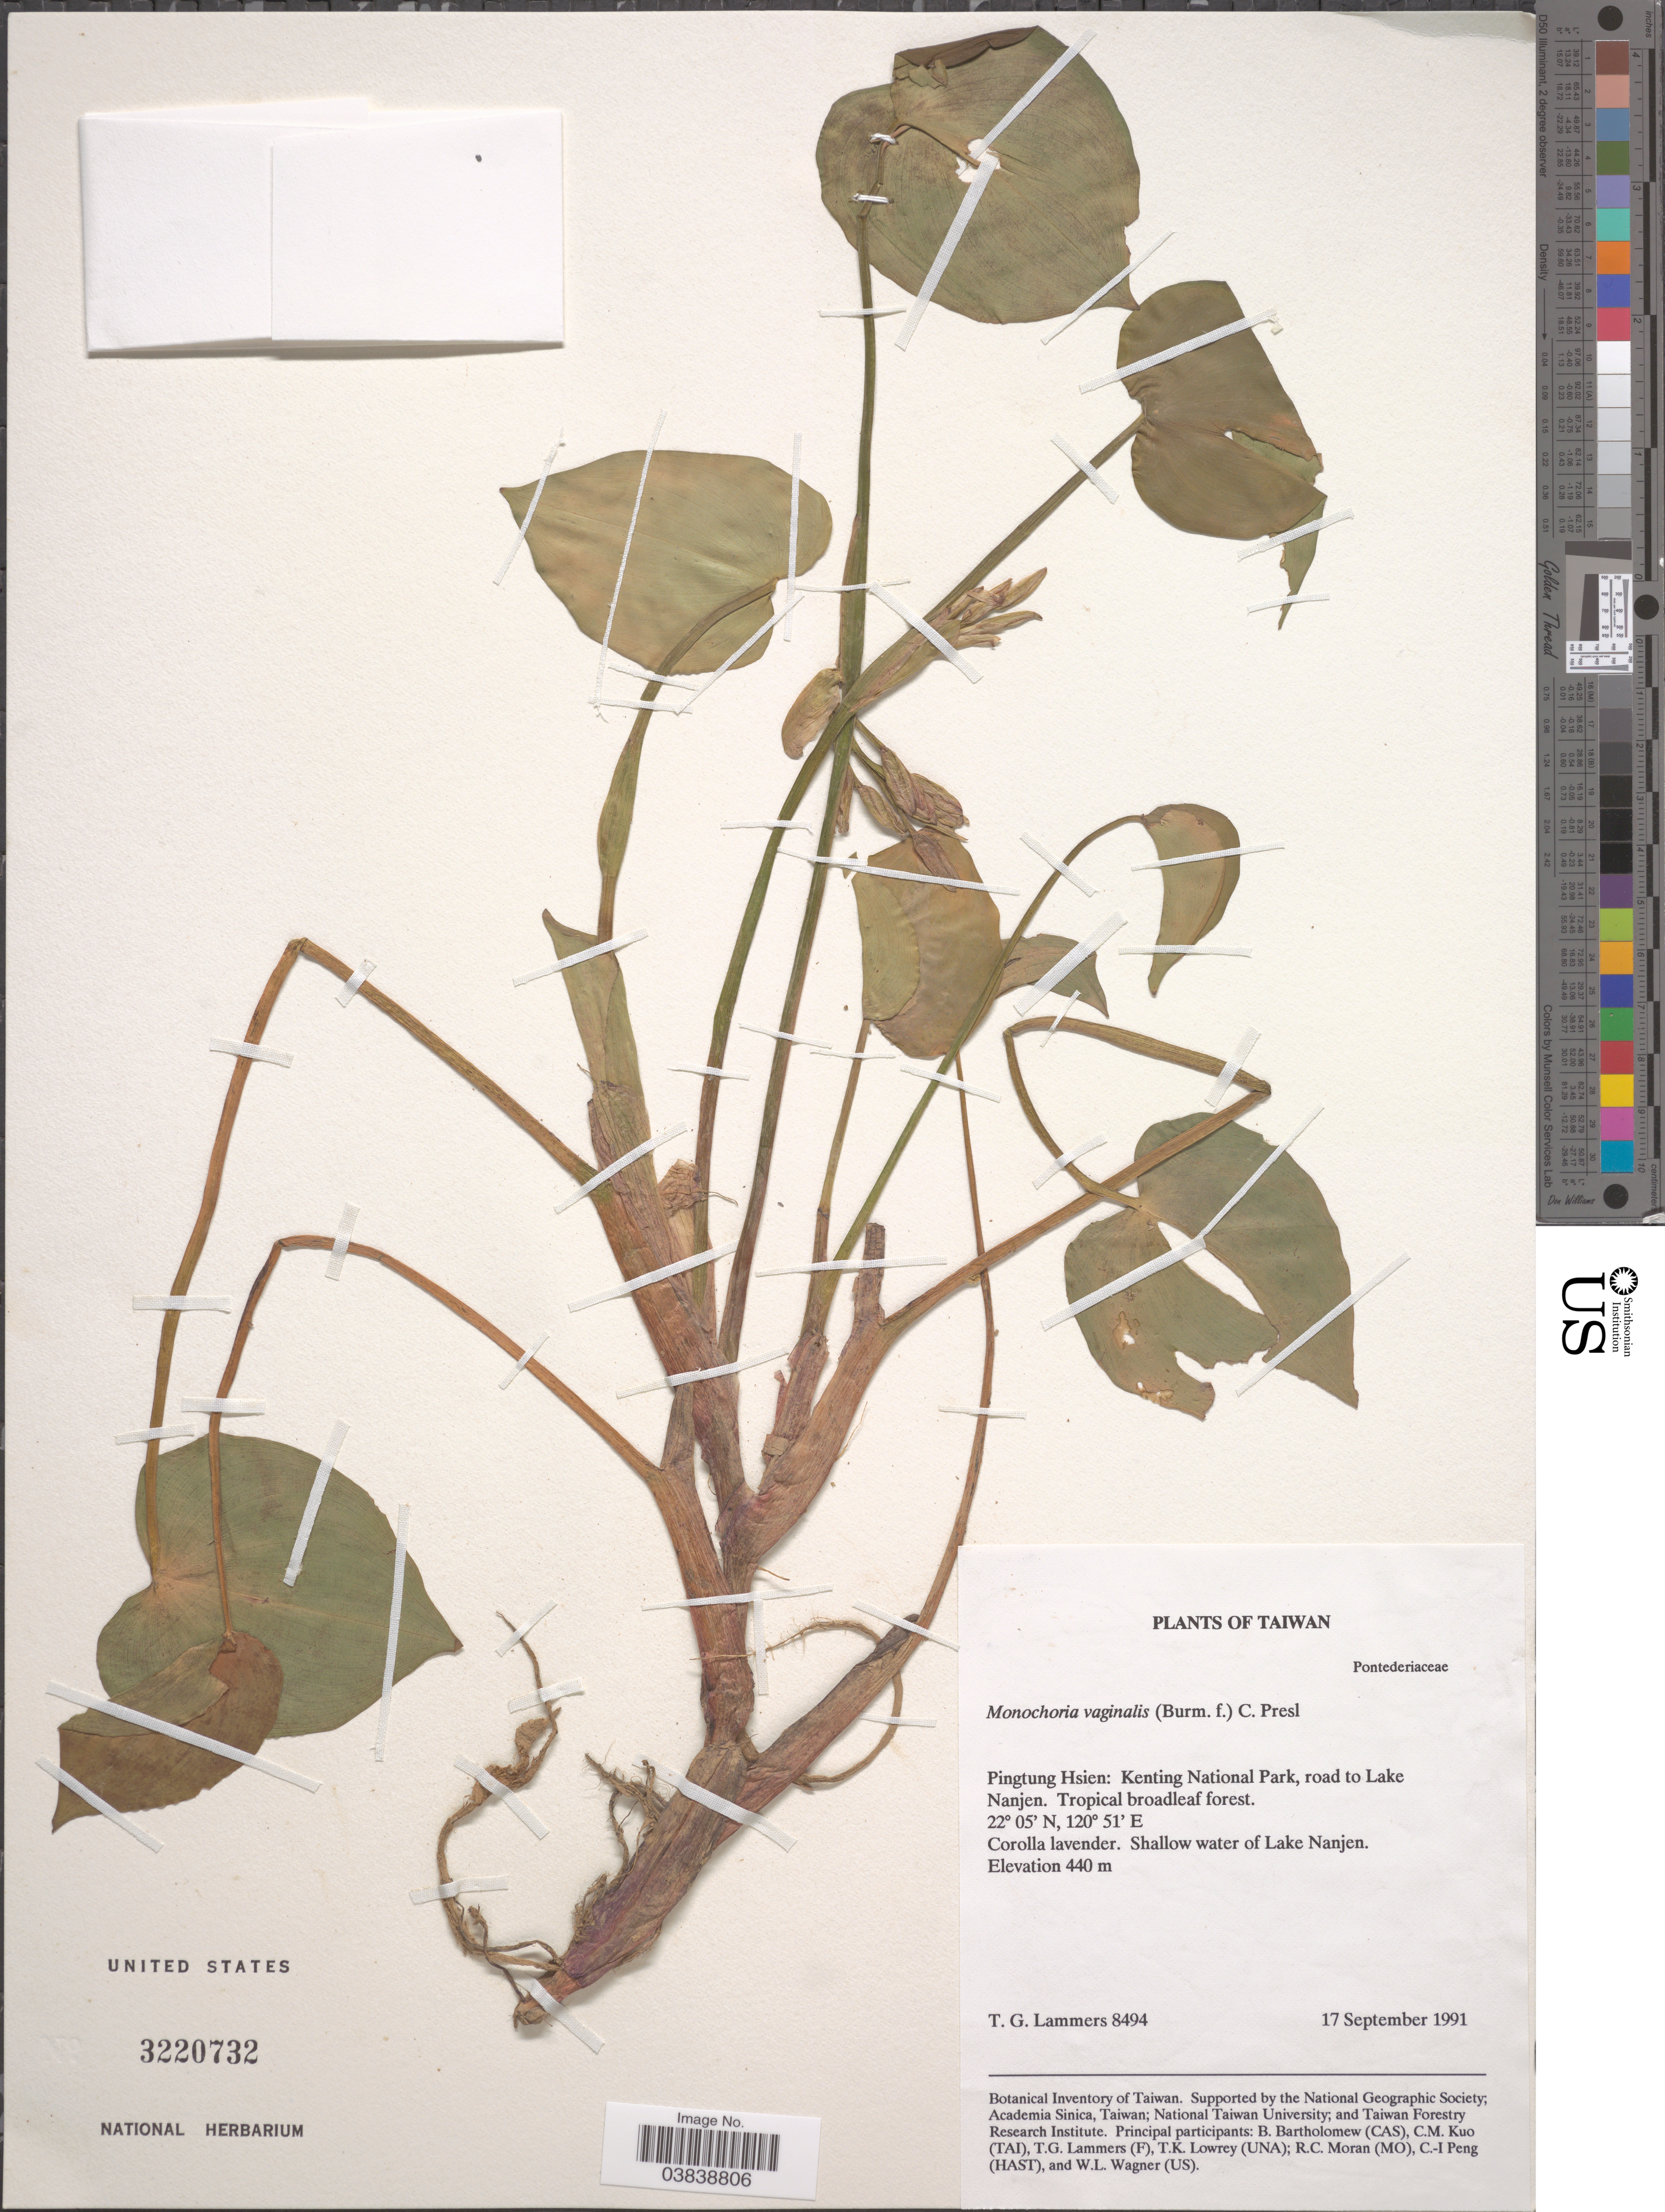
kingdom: Plantae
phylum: Tracheophyta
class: Liliopsida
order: Commelinales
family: Pontederiaceae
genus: Monochoria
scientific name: Monochoria vaginalis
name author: (Burm. f.) C. Presl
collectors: T. Lammers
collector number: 8494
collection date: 1991-09-17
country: Taiwan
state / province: Pingtung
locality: Pingtung Hsien: Kenting National Park, road to Lake Nanjen. Tropical broadleaf forest. Shallow water of Lake Nanjen.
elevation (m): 440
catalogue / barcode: US 3220732